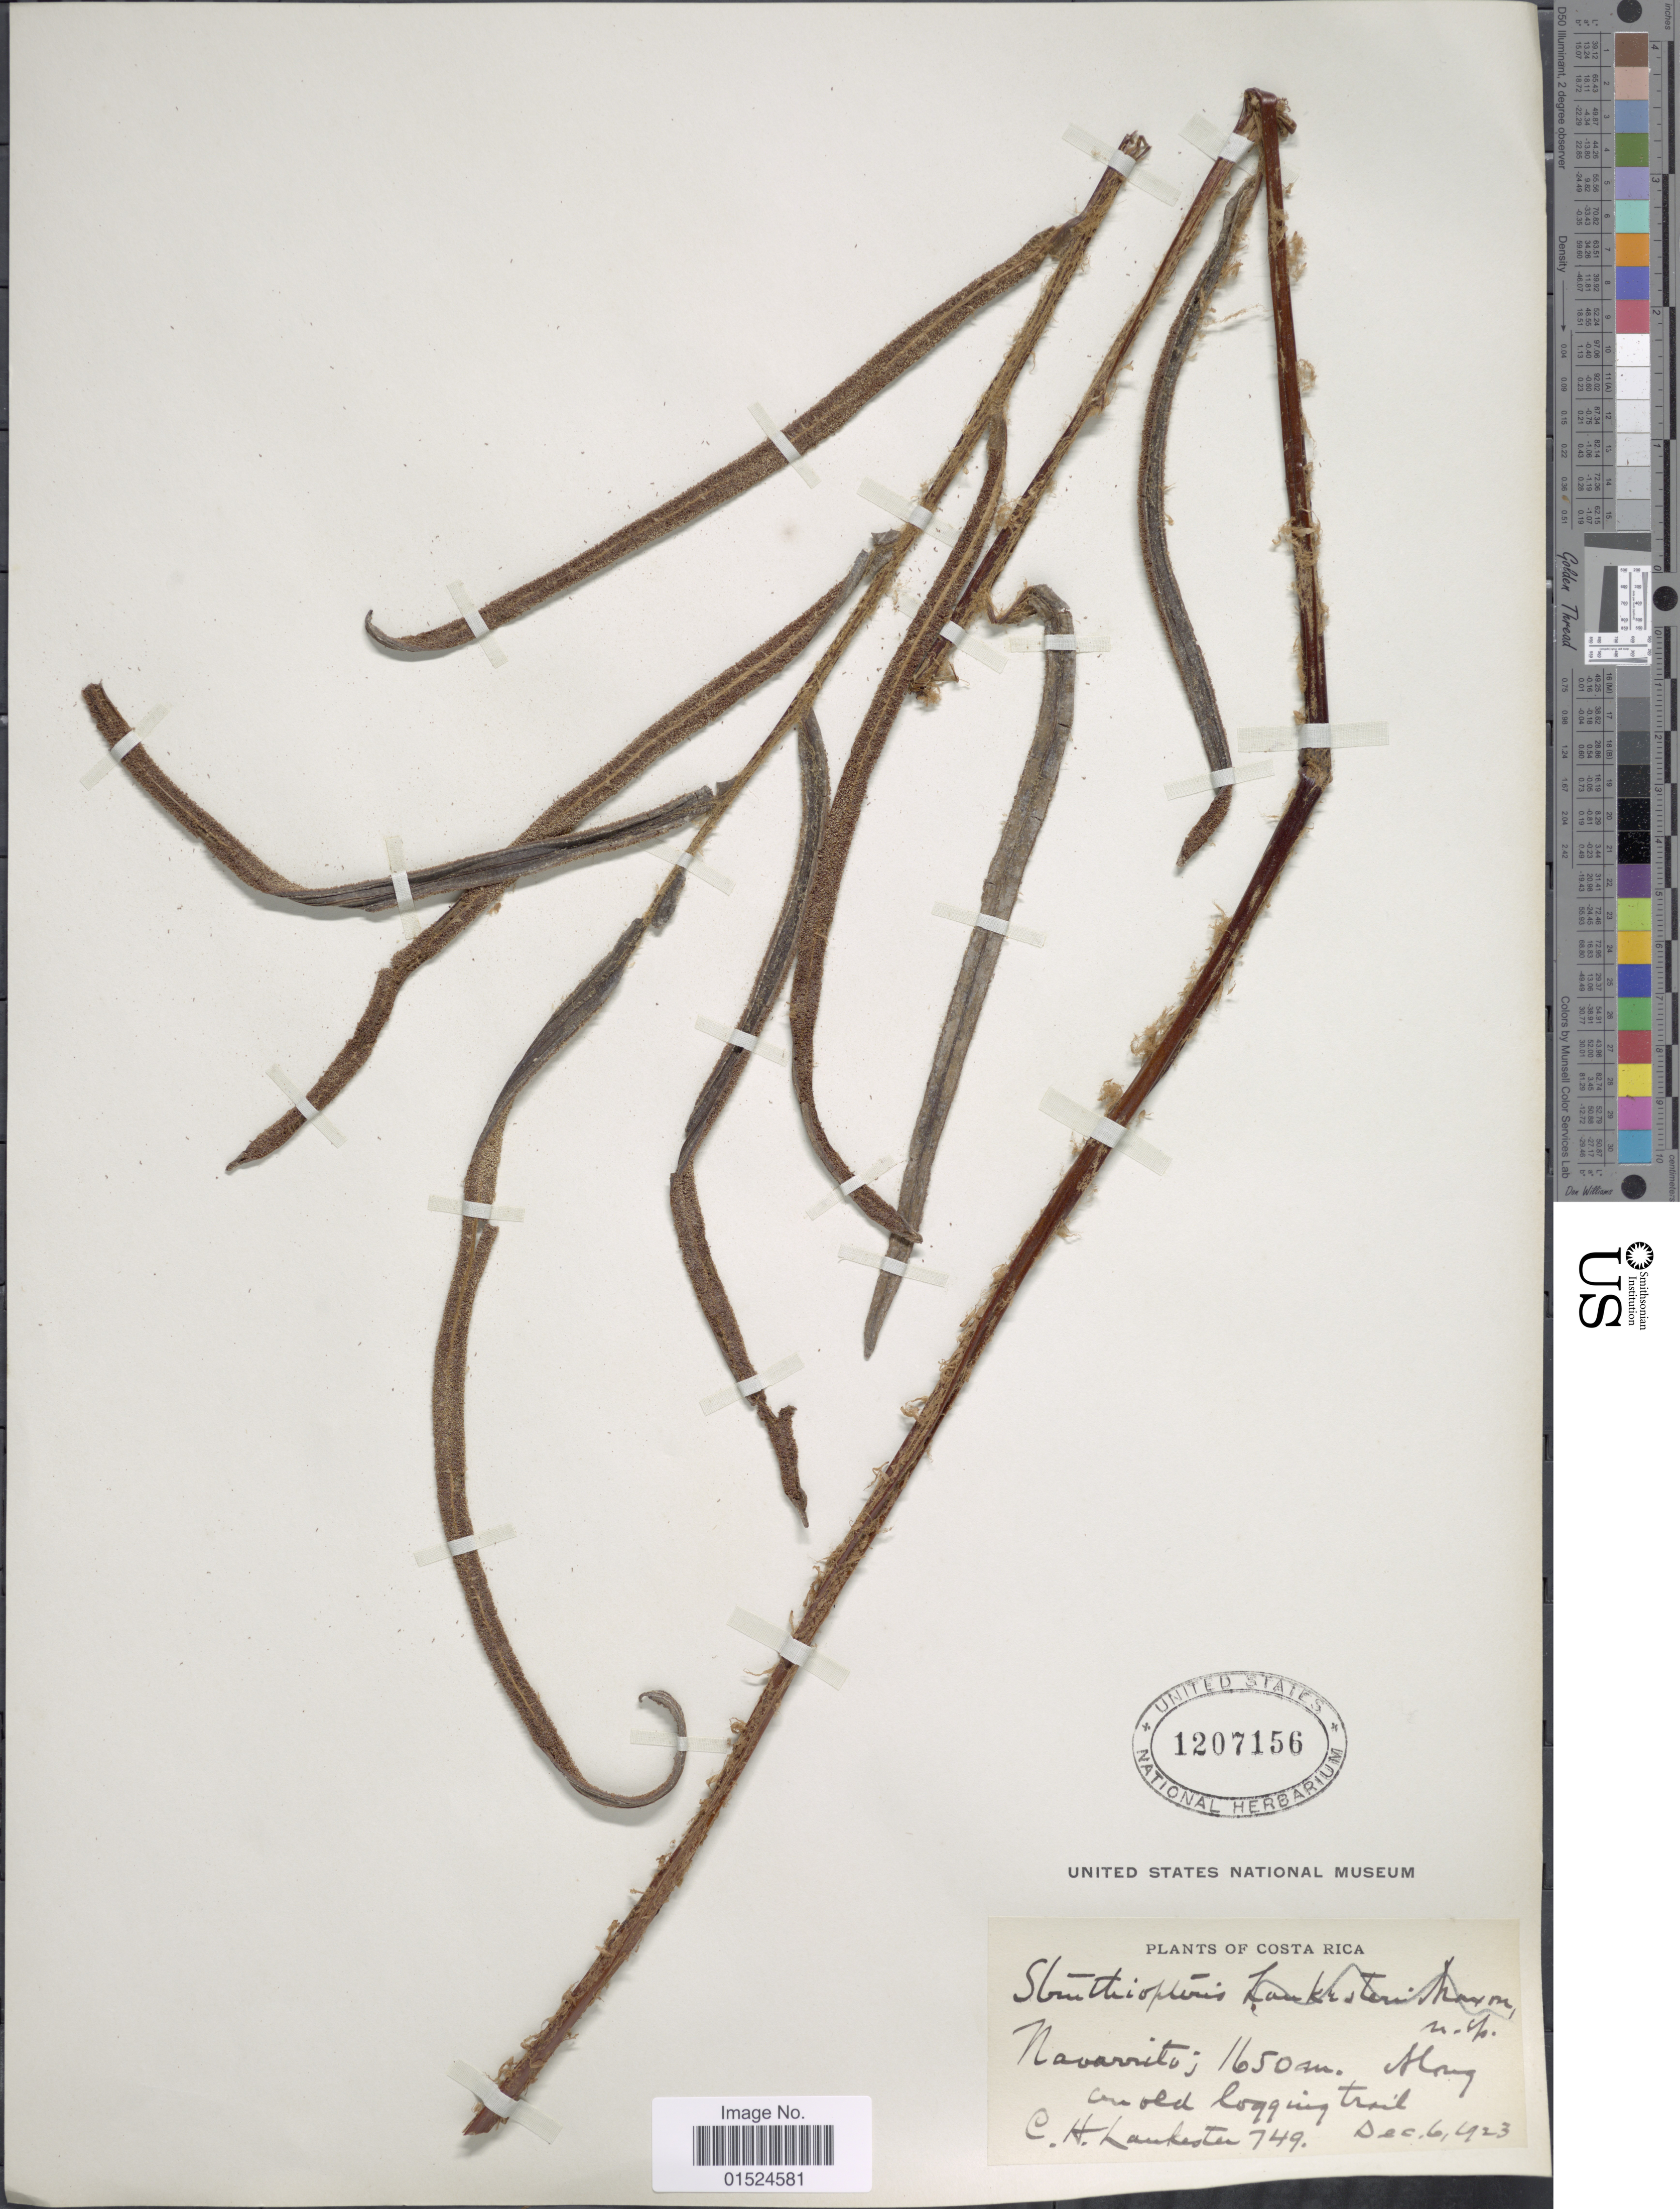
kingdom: Plantae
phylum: Tracheophyta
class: Polypodiopsida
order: Polypodiales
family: Blechnaceae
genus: Blechnum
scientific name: Blechnum viviparum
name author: (Broadh.) C. Chr.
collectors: C. H. Lankester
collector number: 749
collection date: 1923-12-06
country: Costa Rica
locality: Navarrito, old logging trail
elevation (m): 1650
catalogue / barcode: US 1207156